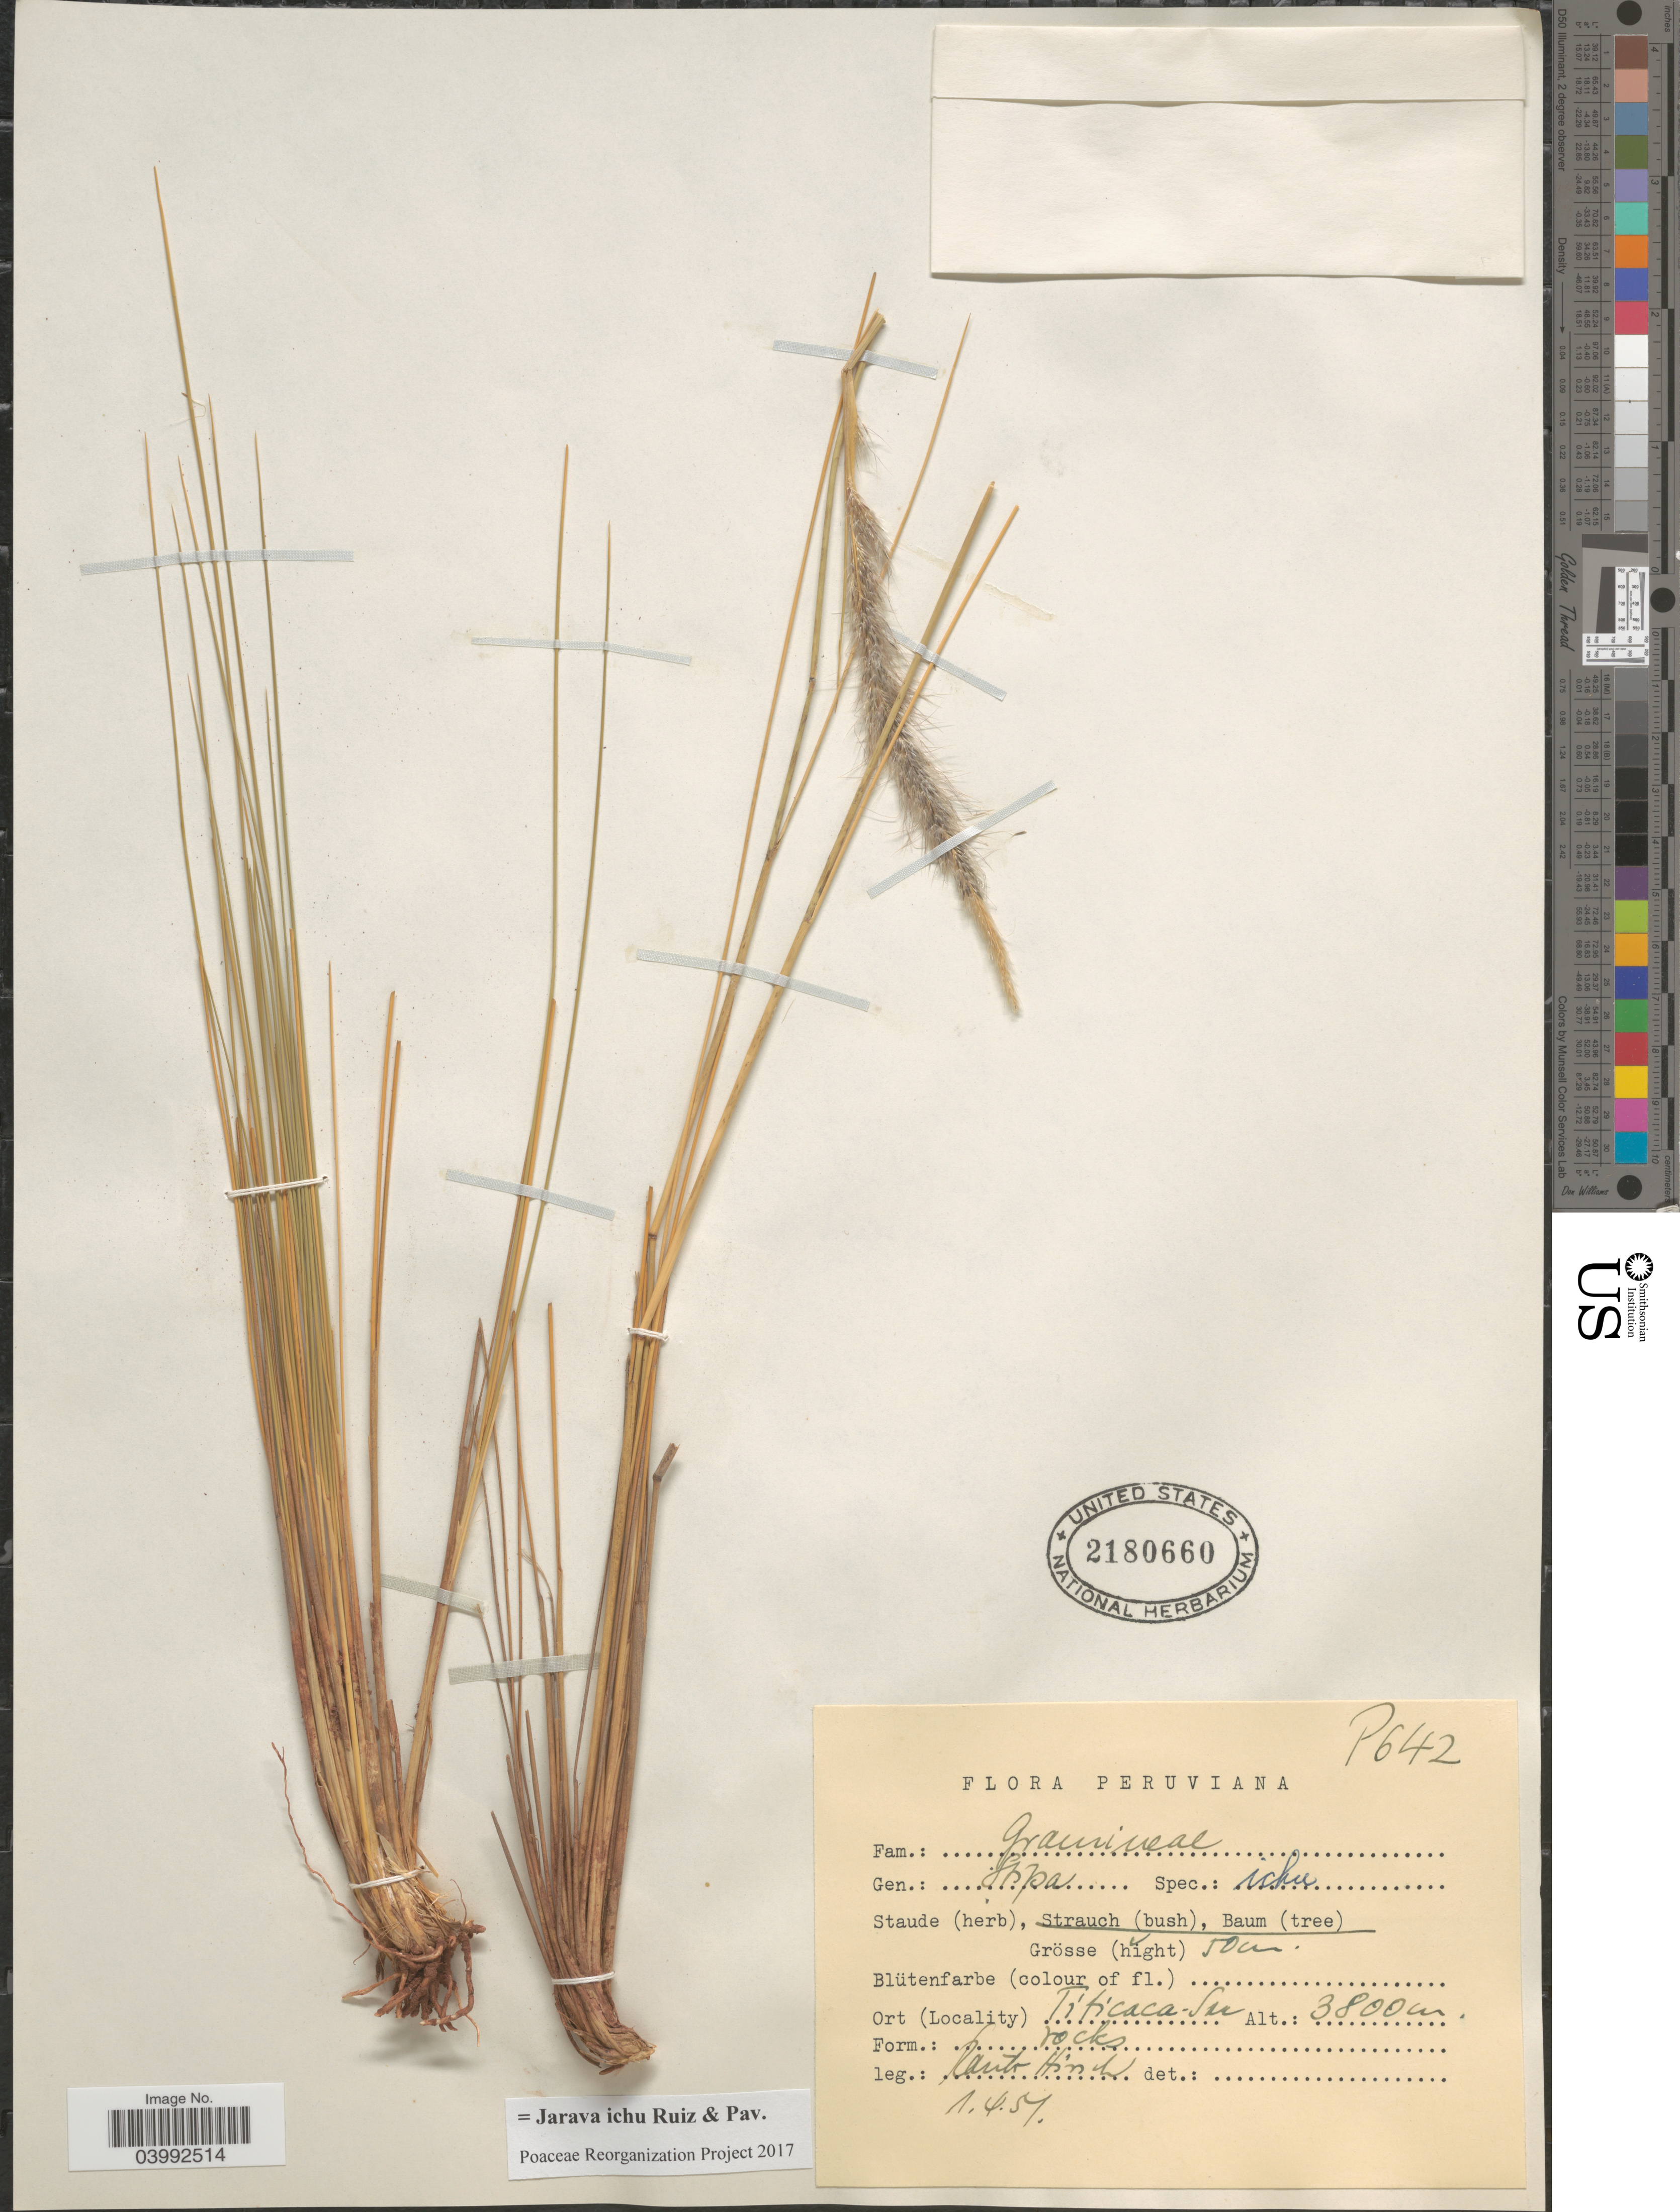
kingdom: Plantae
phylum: Tracheophyta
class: Liliopsida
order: Poales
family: Poaceae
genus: Jarava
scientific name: Jarava ichu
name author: Ruiz & Pav.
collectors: W. Rauh & G. Hirsch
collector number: P642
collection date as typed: Transcribed d/m/y: 1/4/51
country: Peru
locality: Titicaca-Lac.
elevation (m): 3800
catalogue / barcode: US 2180660